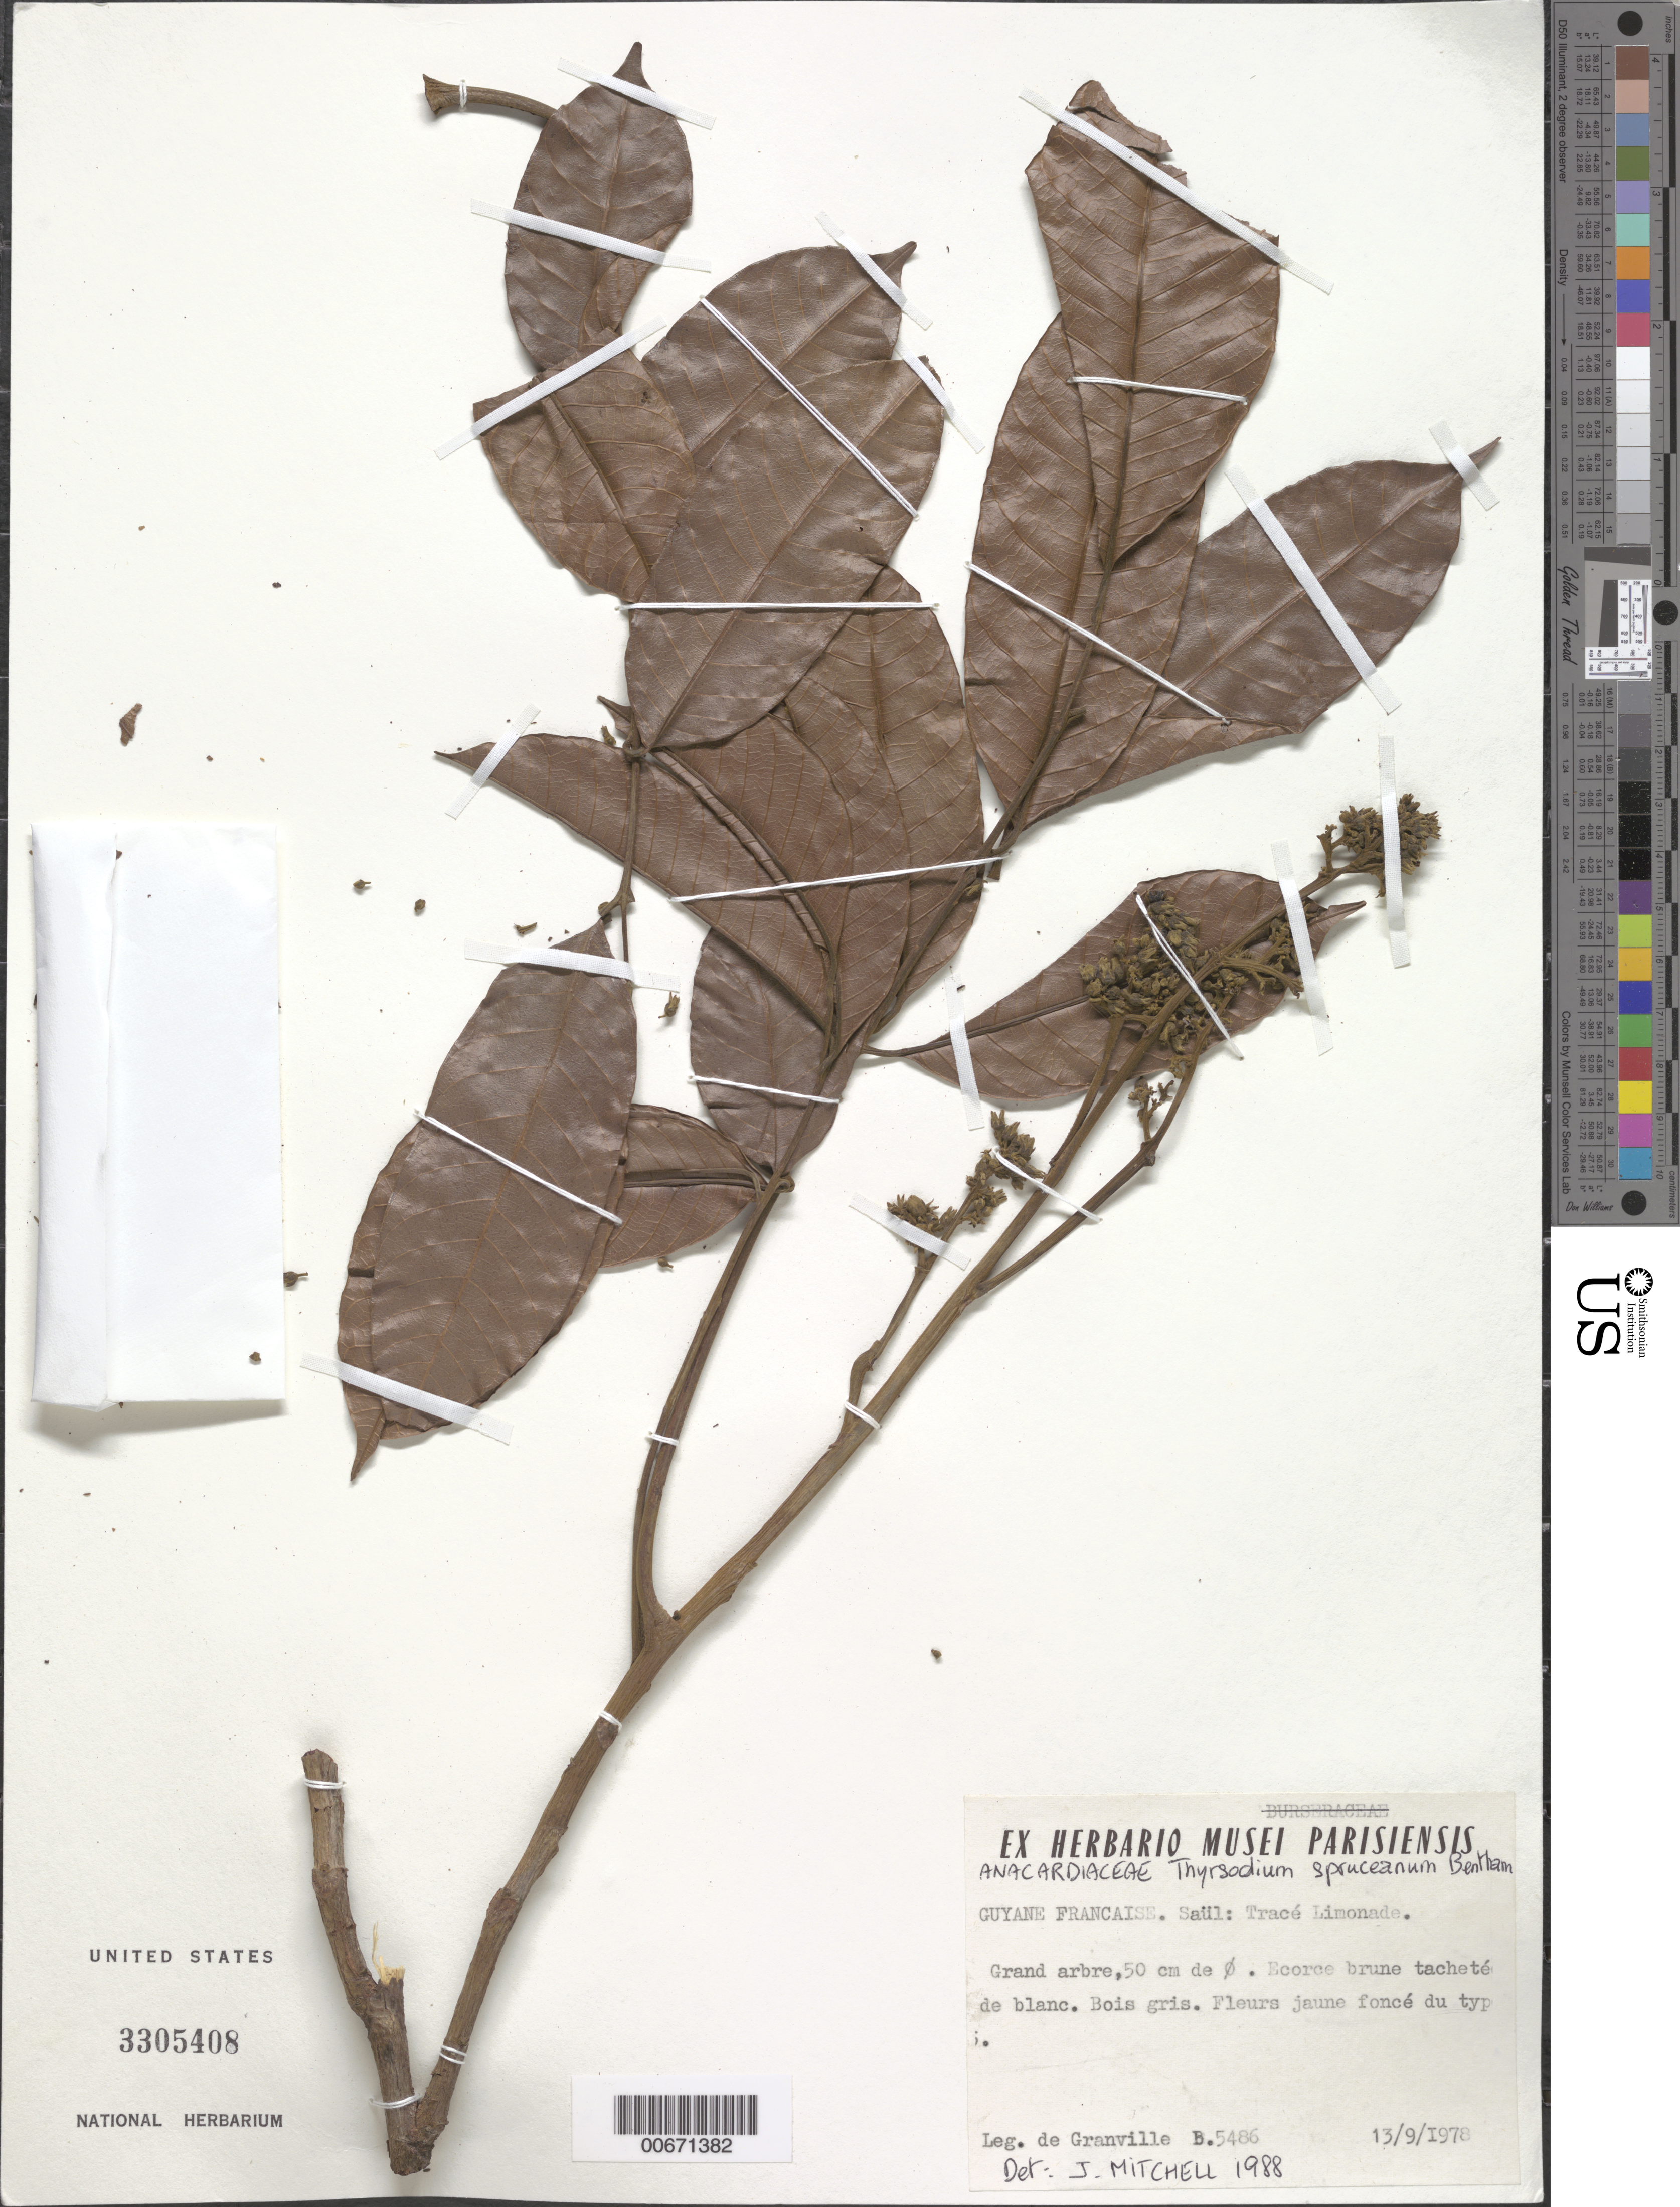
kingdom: Plantae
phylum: Tracheophyta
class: Magnoliopsida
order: Sapindales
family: Anacardiaceae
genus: Thyrsodium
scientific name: Thyrsodium spruceanum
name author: Benth.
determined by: Mitchell, John D.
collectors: J.-J. de Granville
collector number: B 5486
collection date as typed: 13-Sep-78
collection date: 1978-09-13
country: French Guiana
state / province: Saint-Laurent-du-Maroni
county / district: Saül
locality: Saül, Tracé Limonade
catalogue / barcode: US 3305408